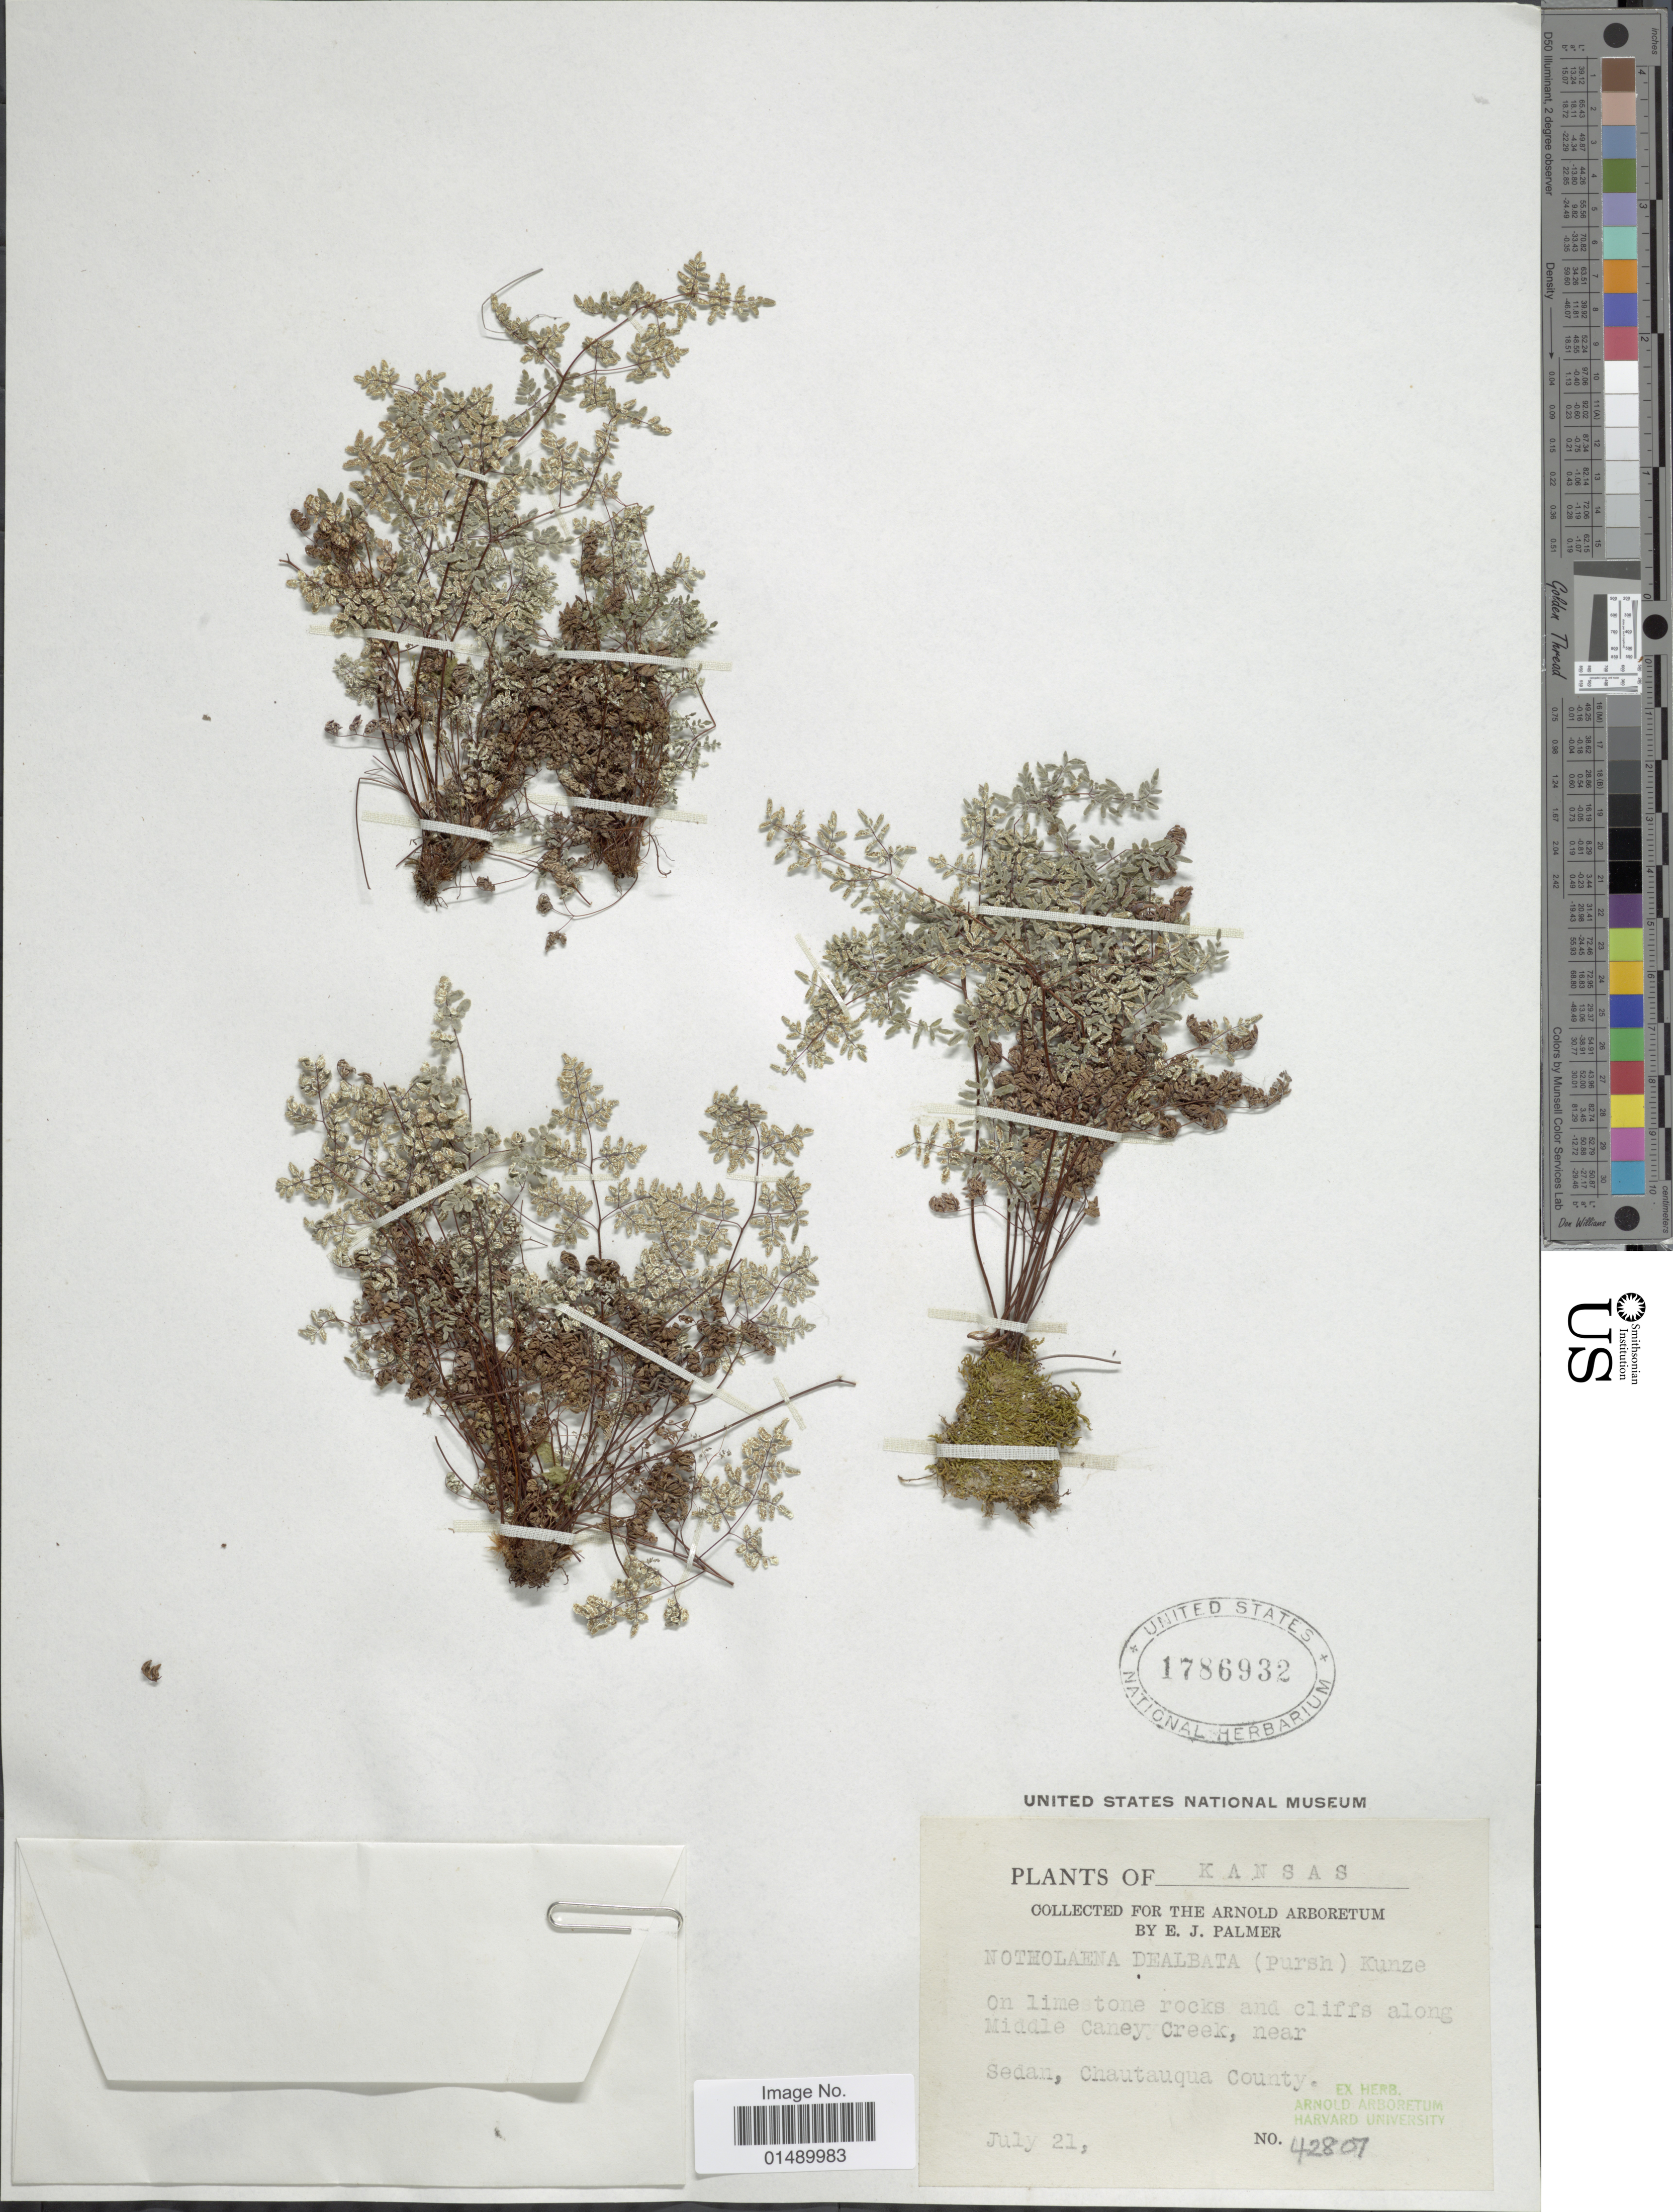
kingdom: Plantae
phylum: Tracheophyta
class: Polypodiopsida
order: Polypodiales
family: Pteridaceae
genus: Argyrochosma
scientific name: Argyrochosma dealbata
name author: (Pursh) Windham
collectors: E. J. Palmer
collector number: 42807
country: United States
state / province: Kansas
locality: Kansas, Sedan, Chautaugua County.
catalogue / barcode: US 1786932